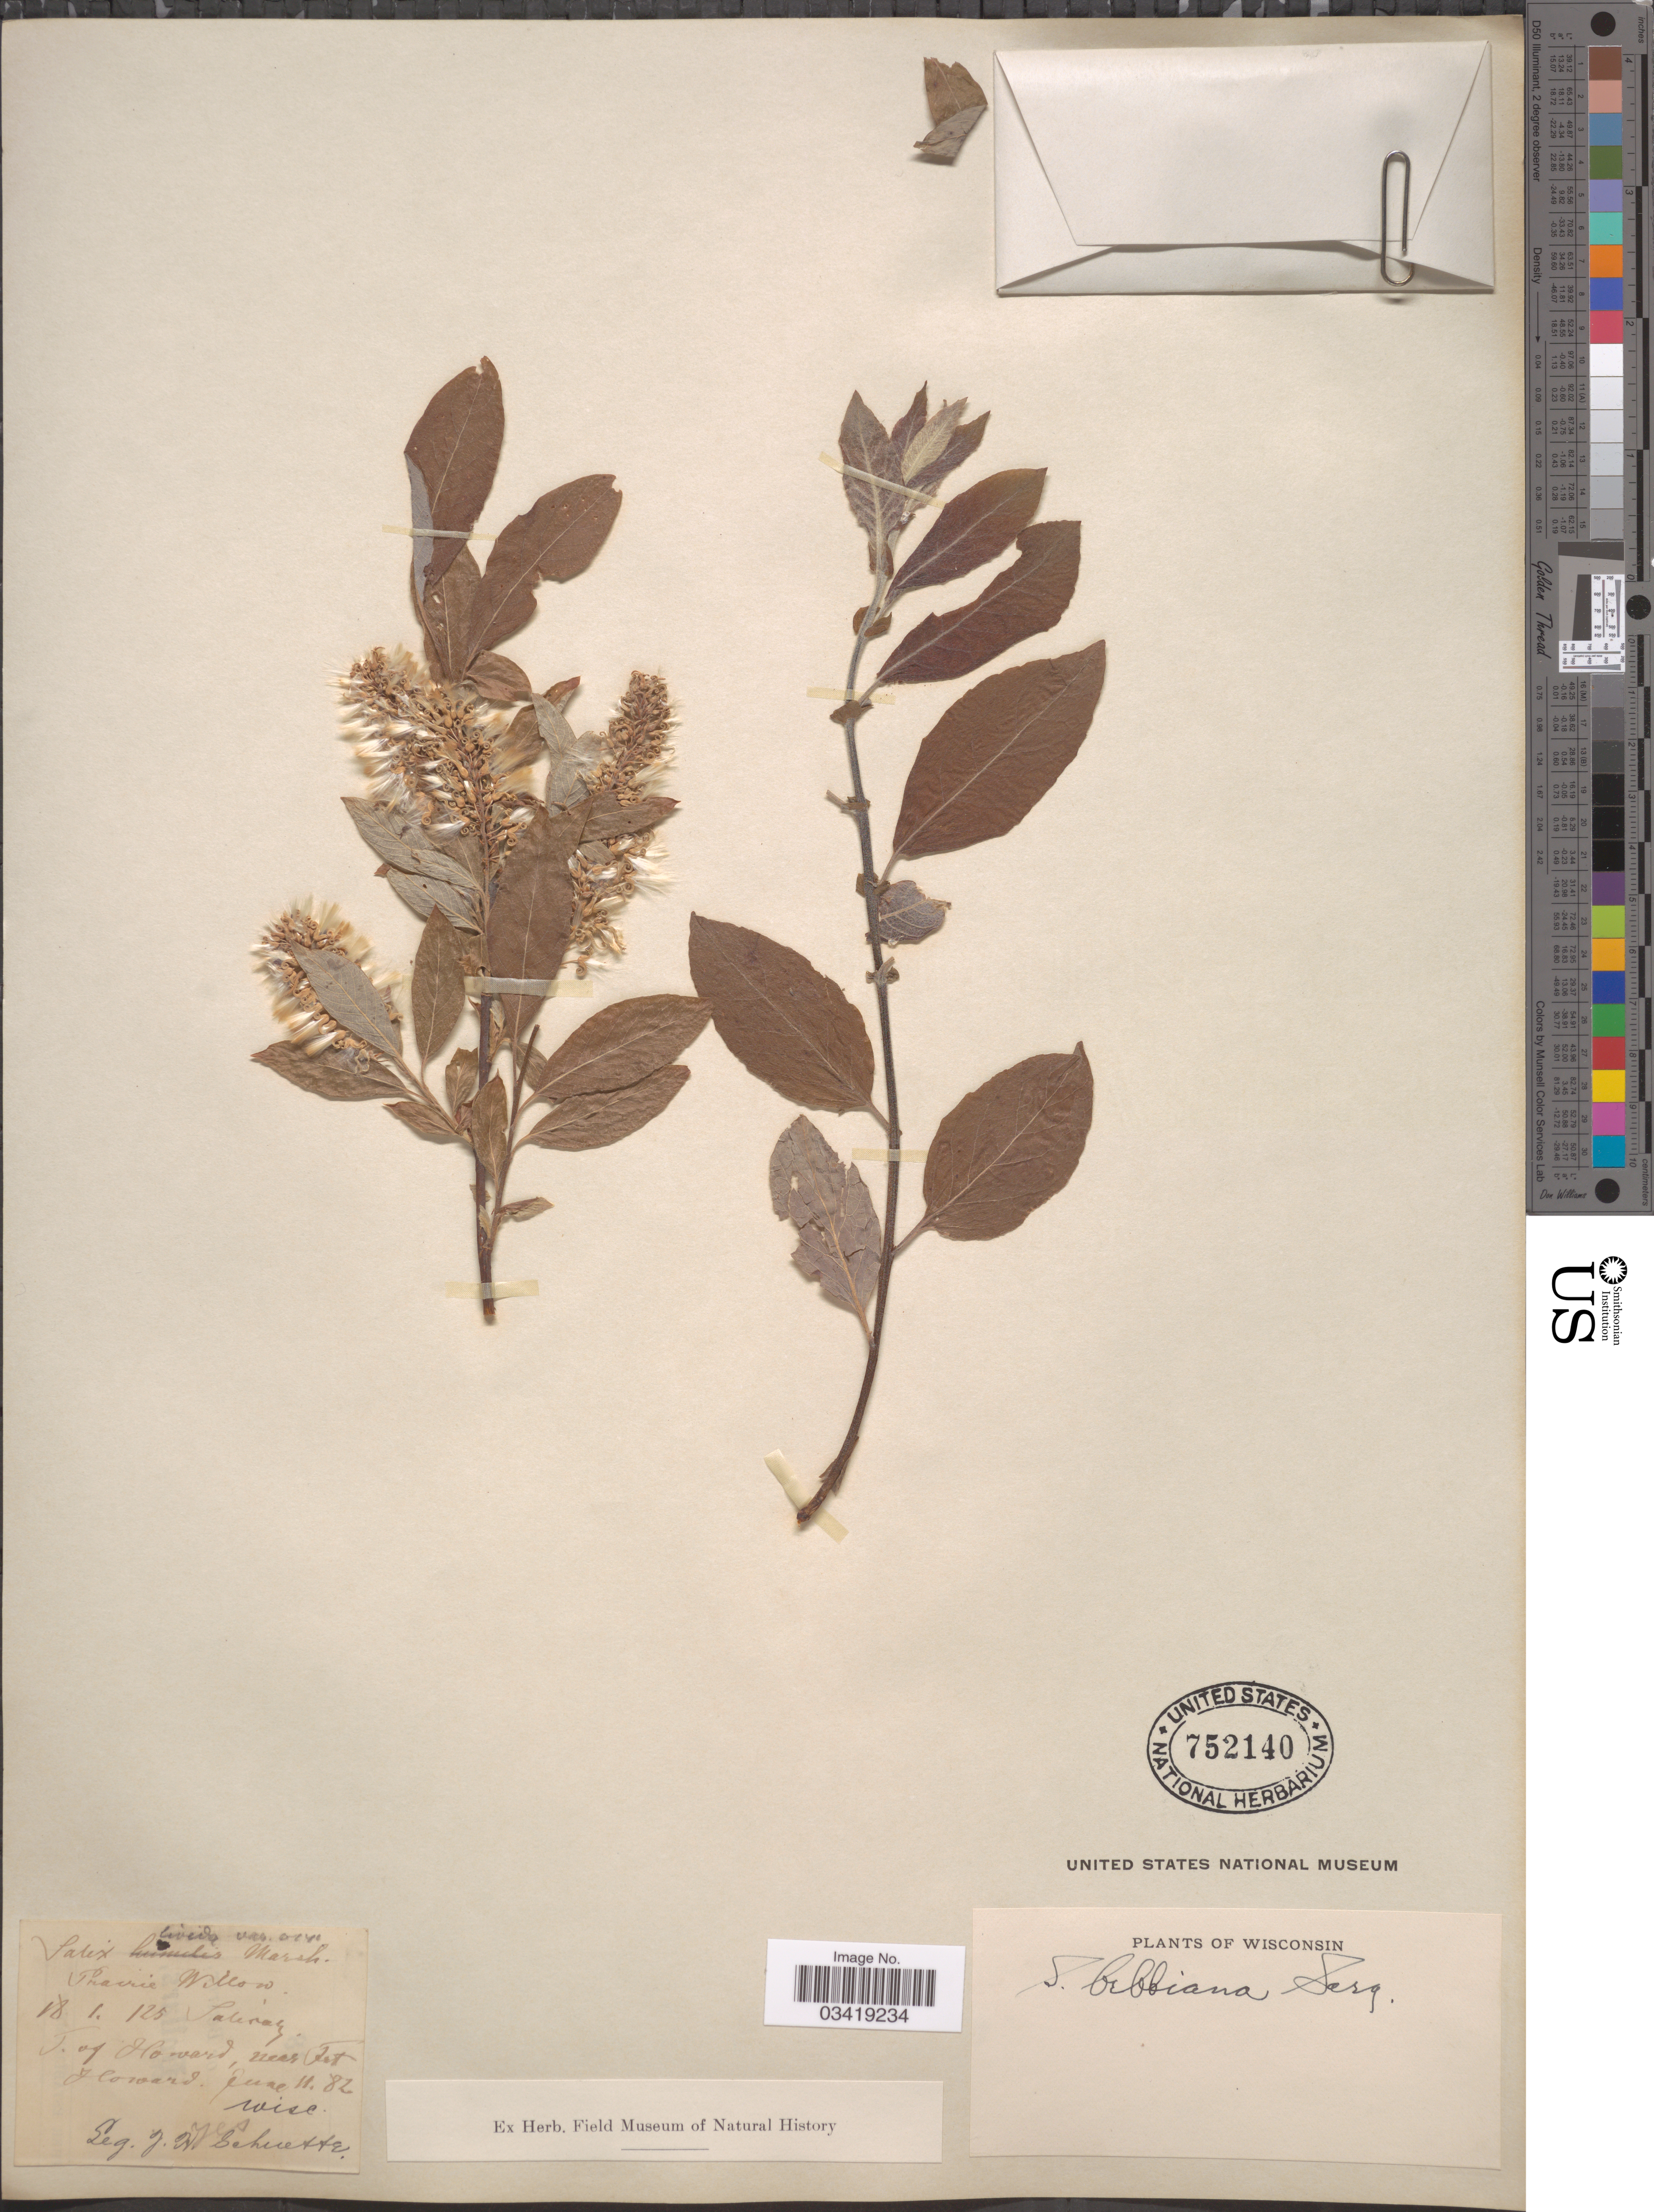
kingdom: Plantae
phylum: Tracheophyta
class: Magnoliopsida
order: Malpighiales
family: Salicaceae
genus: Salix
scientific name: Salix bebbiana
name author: Sarg.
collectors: J. H. Schuette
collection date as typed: Transcribed d/m/y: 11/6/82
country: United States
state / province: Wisconsin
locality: T. of Howard, near Fort Howard.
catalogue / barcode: US 752140